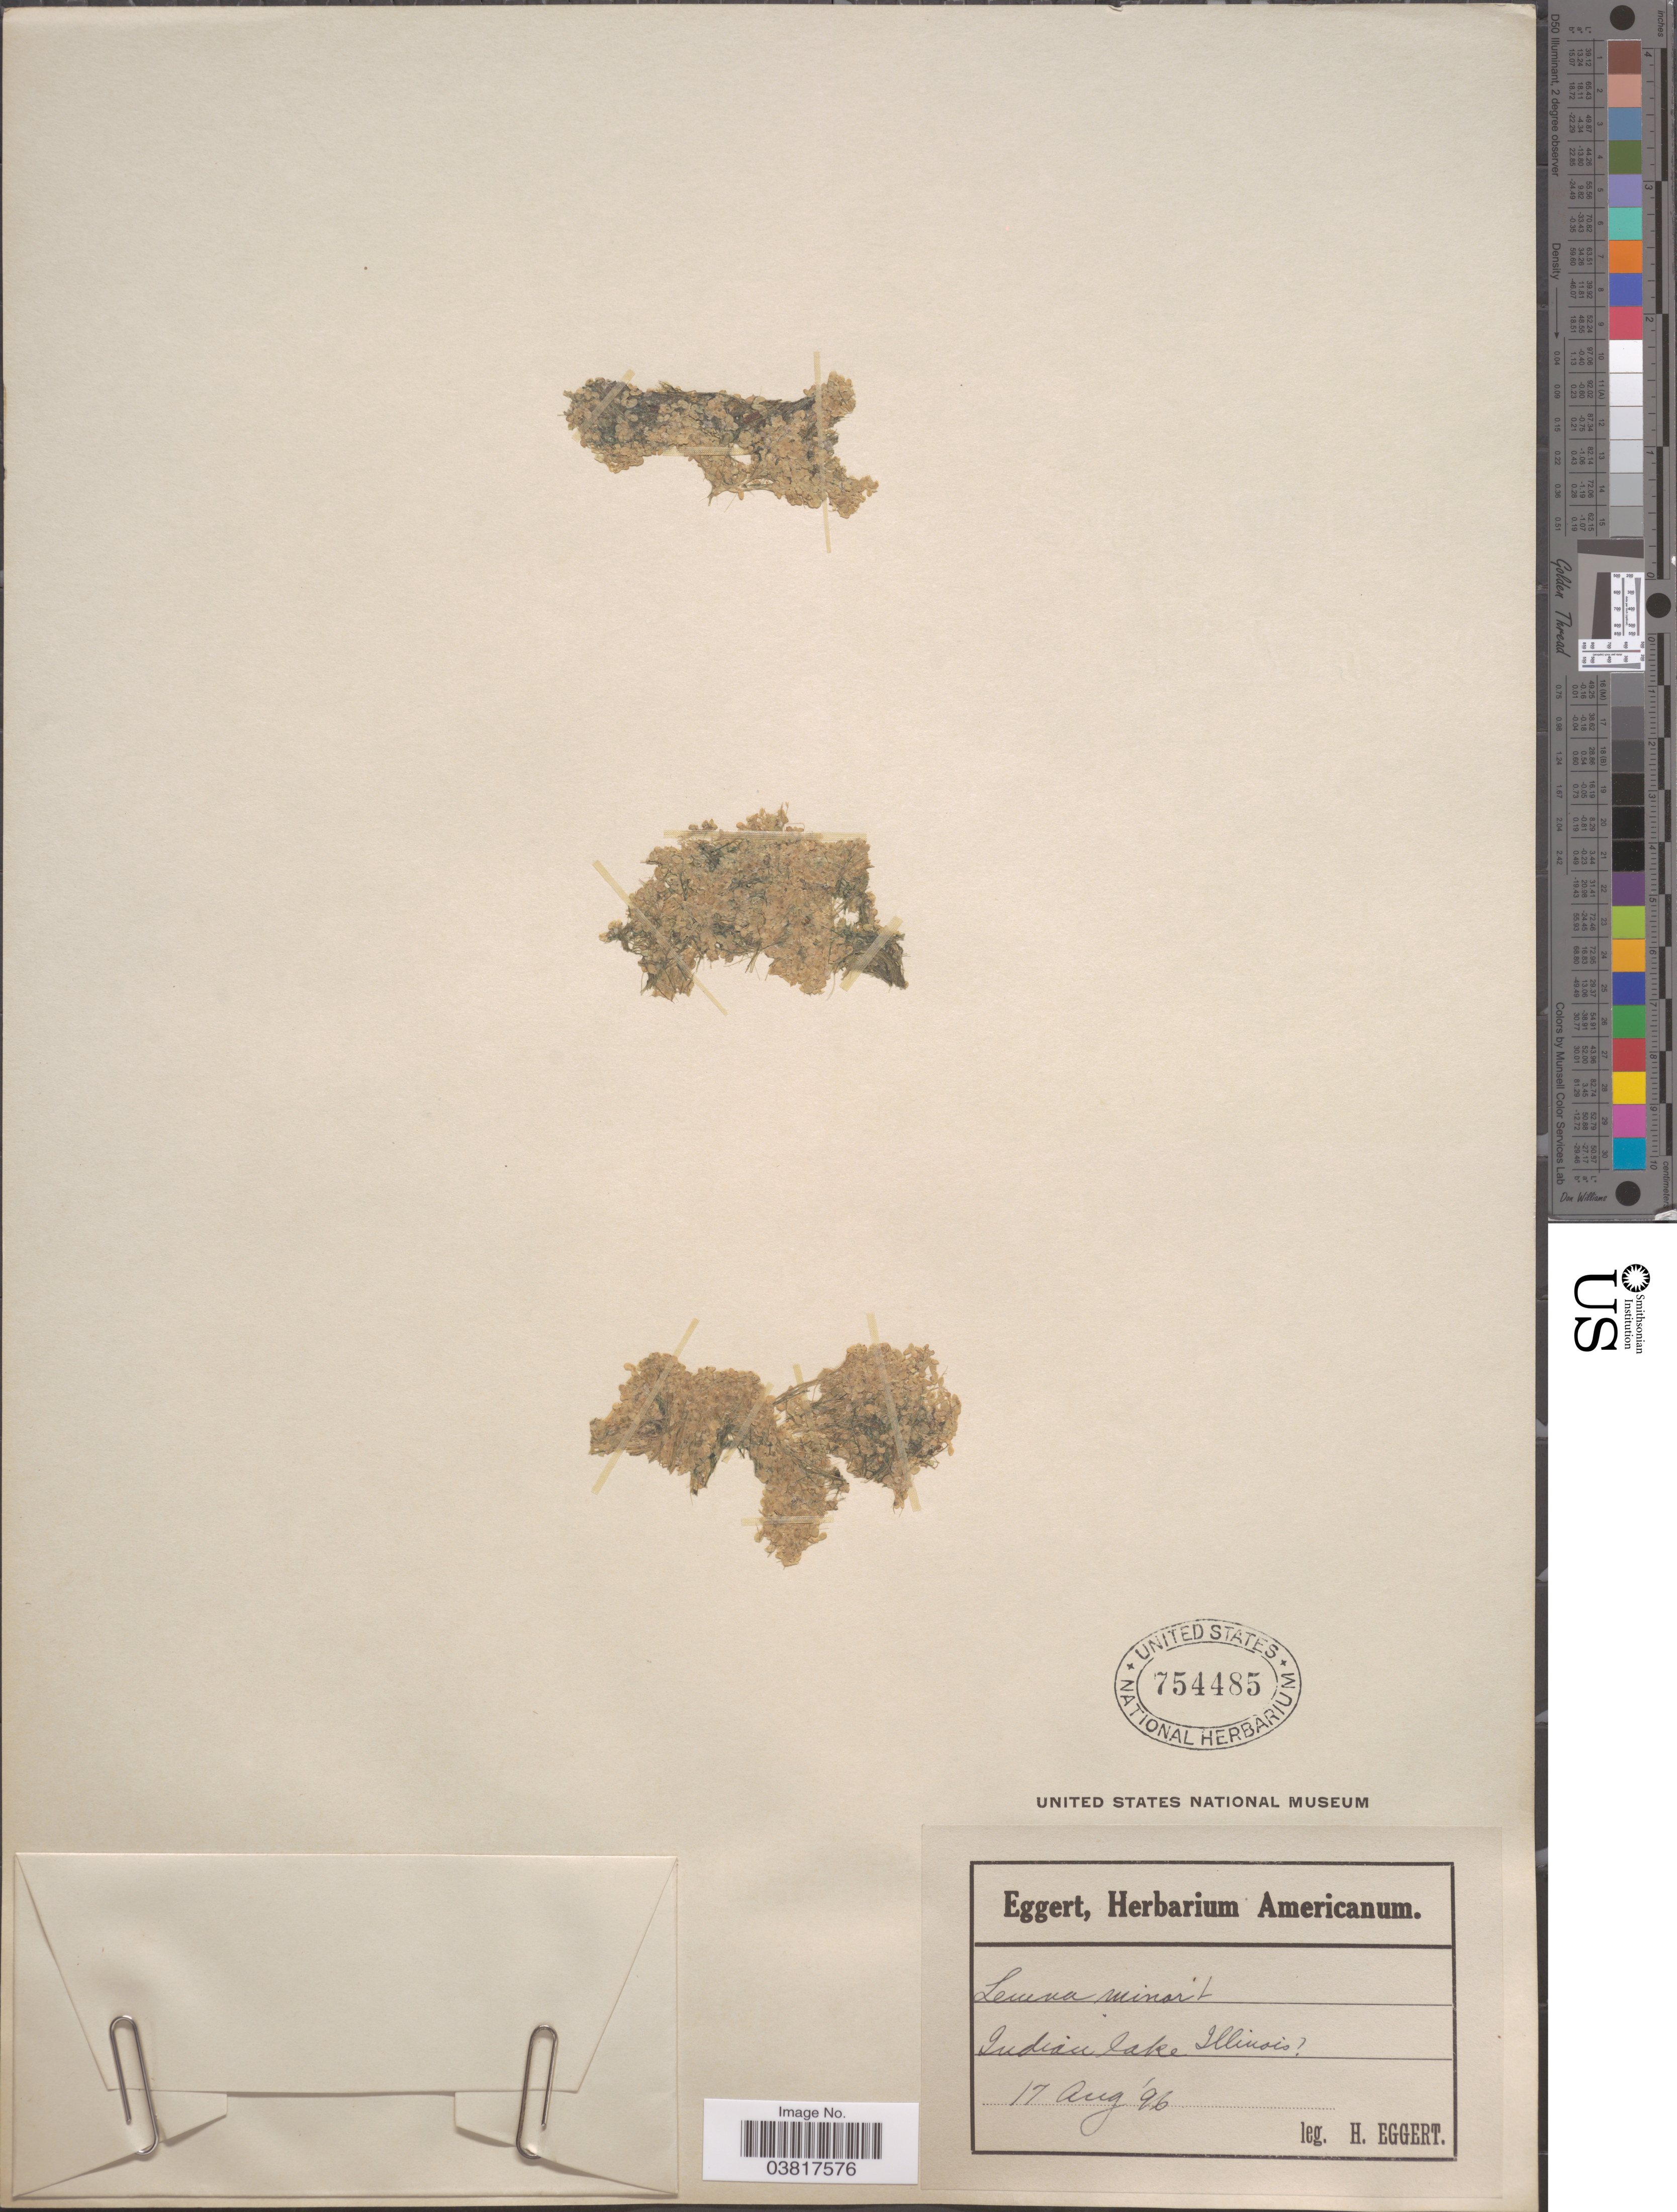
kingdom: Plantae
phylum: Tracheophyta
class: Liliopsida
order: Alismatales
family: Araceae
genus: Lemna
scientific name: Lemna minor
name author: L.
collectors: H. Eggert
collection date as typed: Transcribed d/m/y: 17/8/96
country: United States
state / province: Illinois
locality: Indian lake.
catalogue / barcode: US 754485